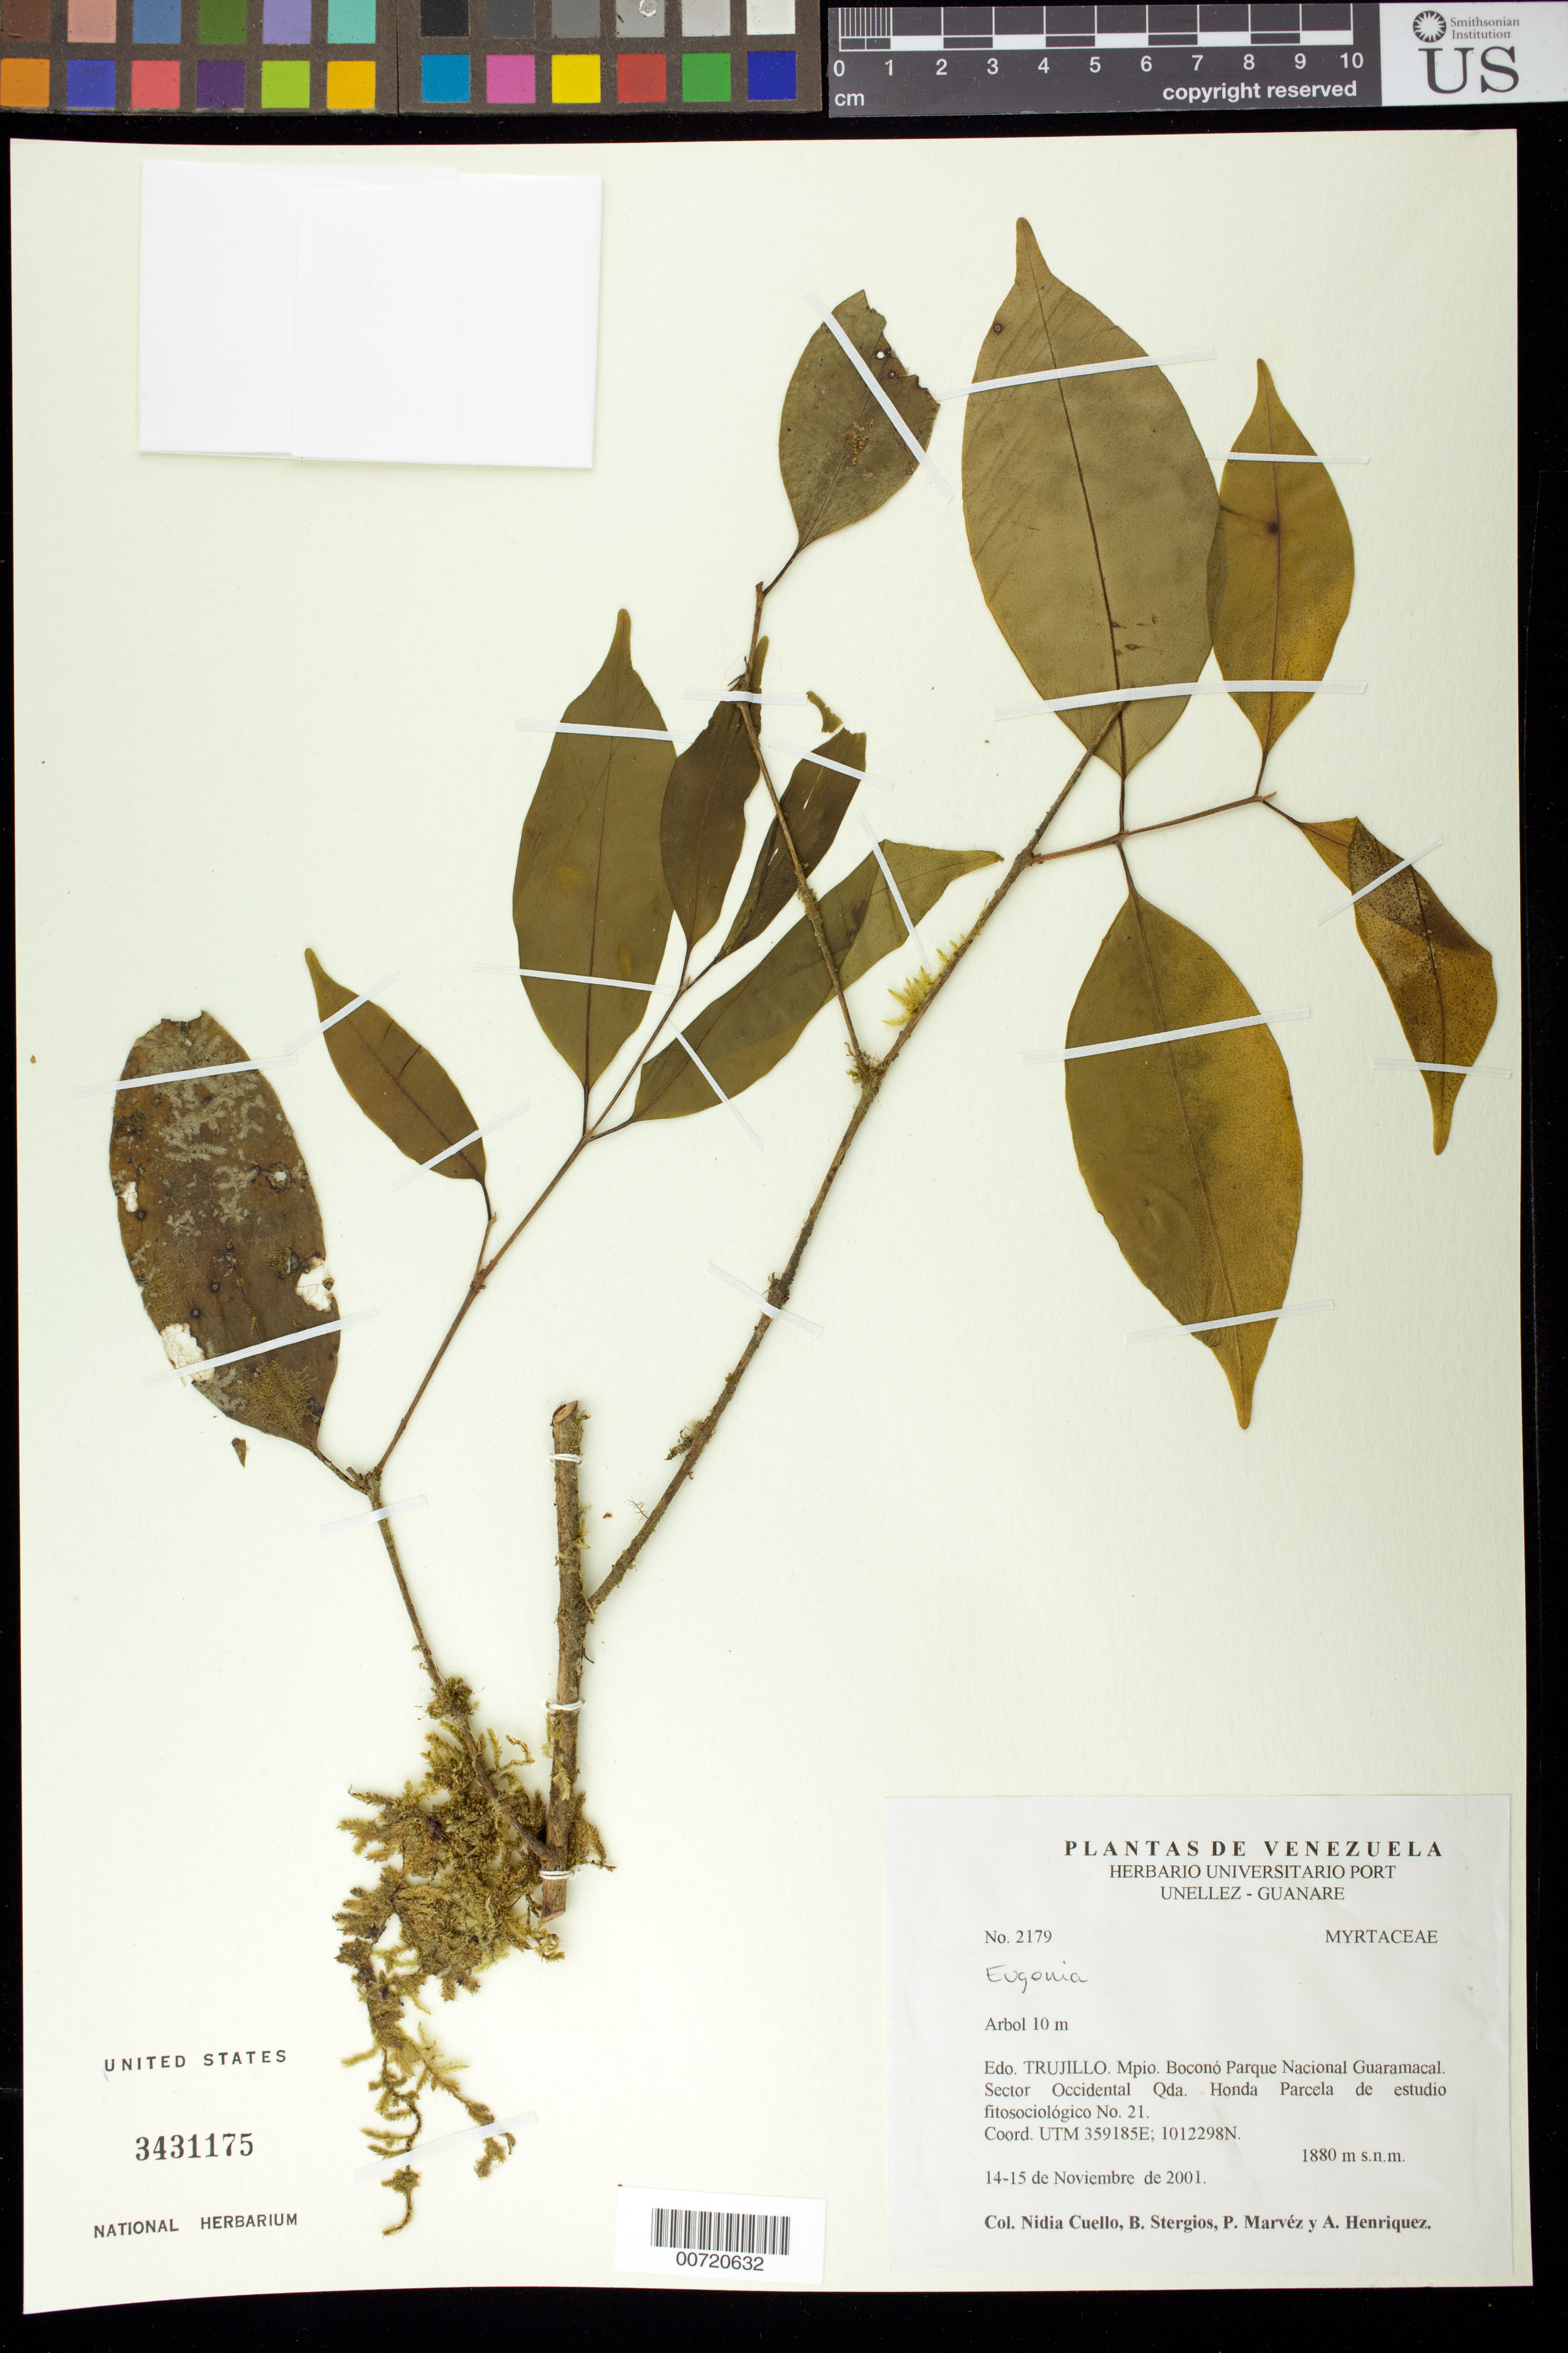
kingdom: Plantae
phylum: Tracheophyta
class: Magnoliopsida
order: Myrtales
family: Myrtaceae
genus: Eugenia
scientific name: Eugenia sp.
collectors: N. L. Cuello, B. G. Stergios, P. Marvéz & A. Henriquez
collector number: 2179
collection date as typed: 14 Nov 2001 to 15 Nov 2001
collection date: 2001-11-14/2001-11-15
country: Venezuela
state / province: Trujillo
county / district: Boconó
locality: Parque Nacional Guaramacal. Sector occidental Qda. Honda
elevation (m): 1880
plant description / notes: PORT, US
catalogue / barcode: US 3431175